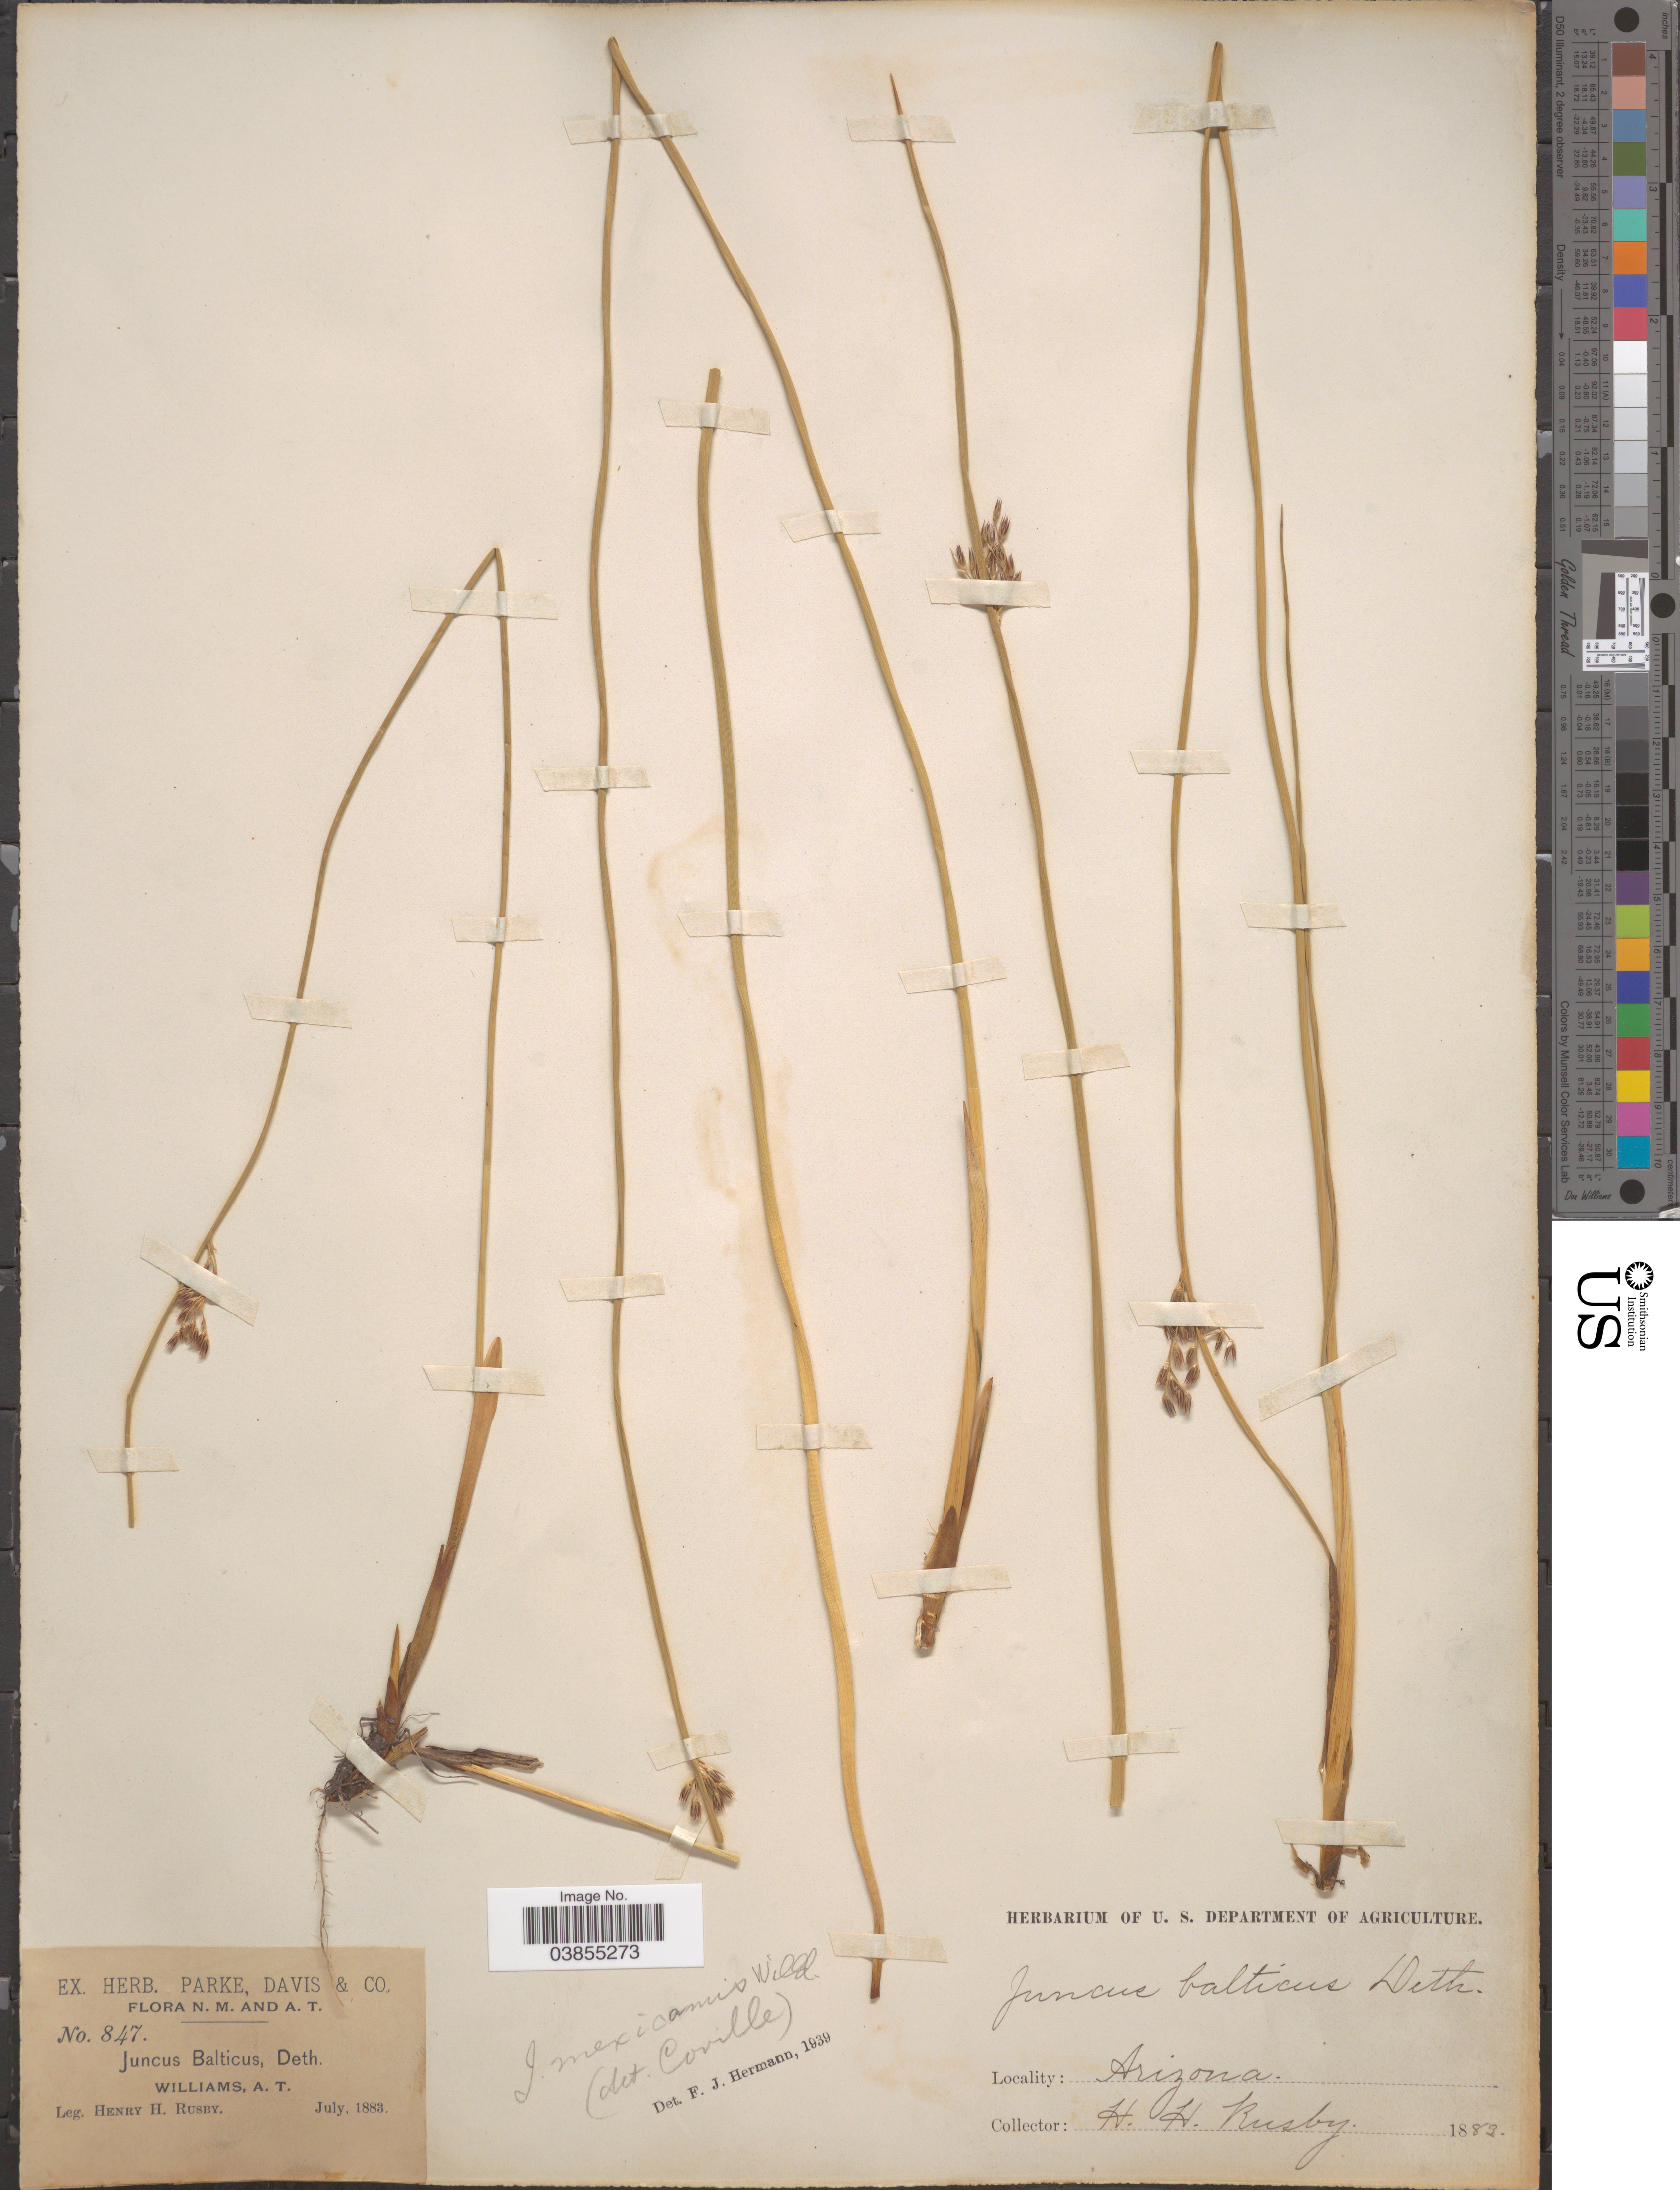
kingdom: Plantae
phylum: Tracheophyta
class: Liliopsida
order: Poales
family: Juncaceae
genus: Juncus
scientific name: Juncus mexicanus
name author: Willd. ex Schult. & Schult. f.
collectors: H. H. Rusby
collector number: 847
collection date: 1883-07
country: United States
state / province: Arizona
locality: Williams, A. T.